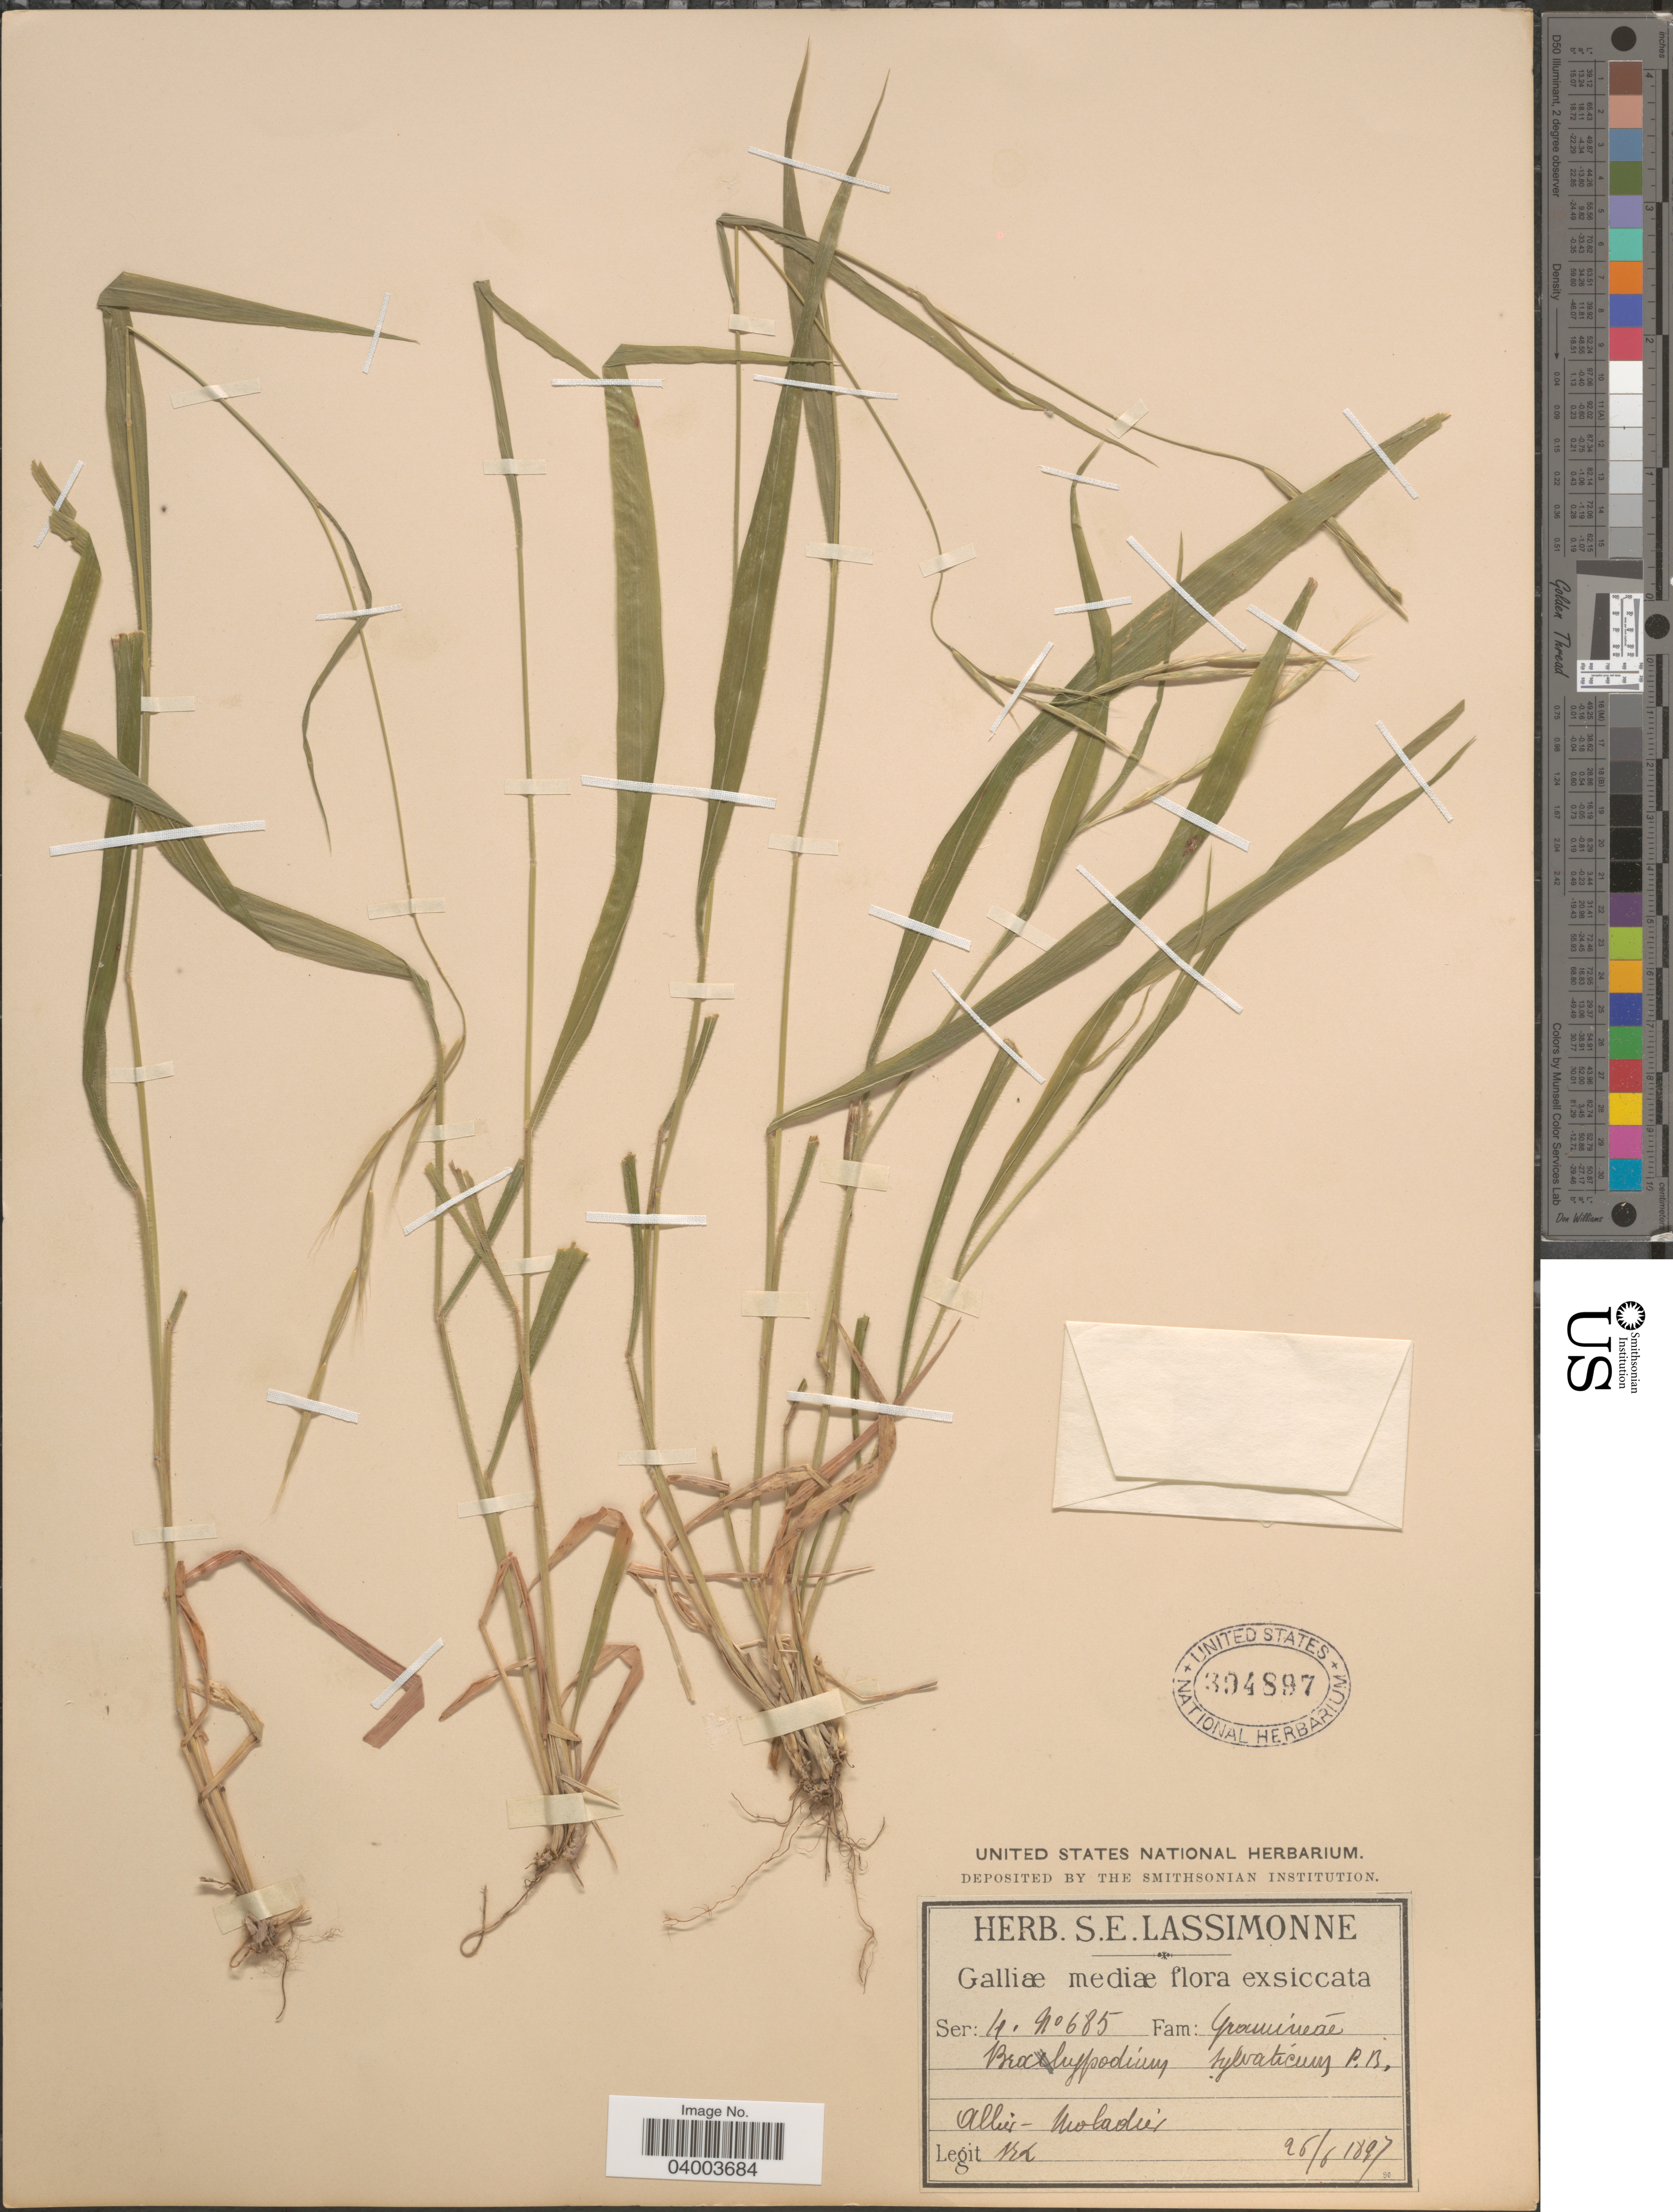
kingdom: Plantae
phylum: Tracheophyta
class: Liliopsida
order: Poales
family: Poaceae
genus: Brachypodium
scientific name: Brachypodium sylvaticum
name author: (Huds.) P. Beauv.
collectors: S. Lassimonne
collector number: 685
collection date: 1897-06-26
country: France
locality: Galliæ mediæ. Allier - Moladier.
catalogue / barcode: US 394897